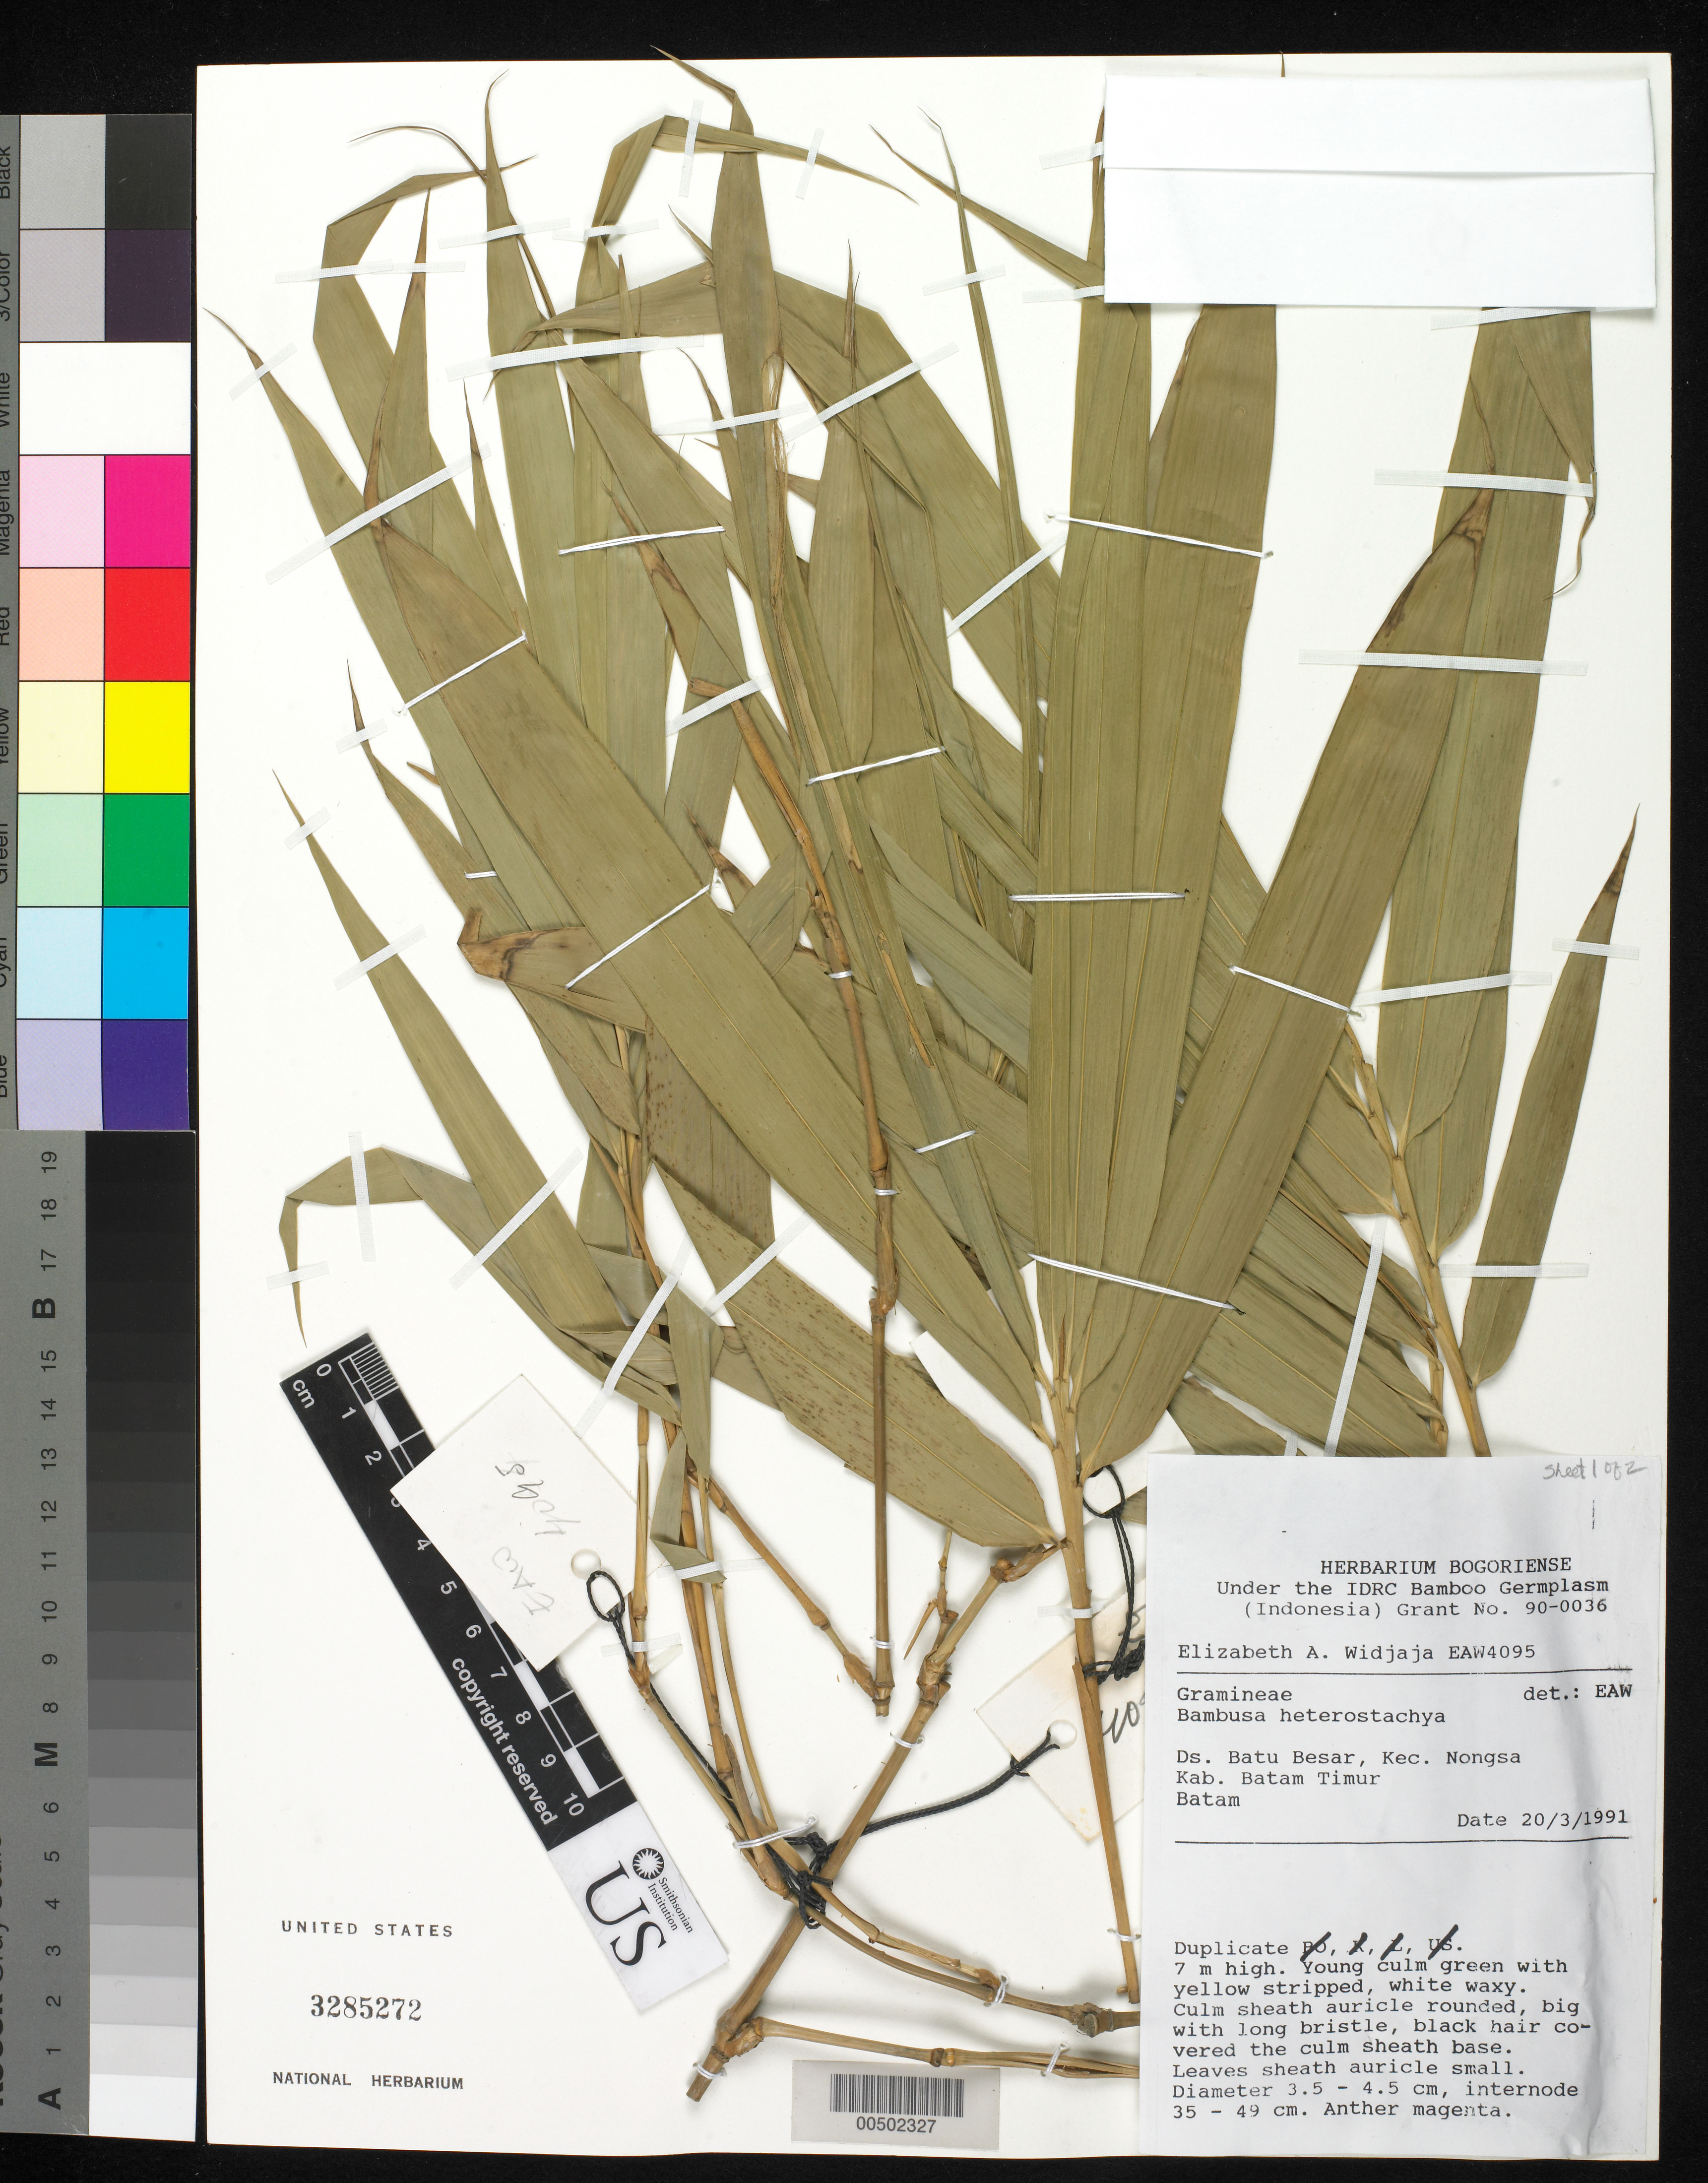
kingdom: Plantae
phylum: Tracheophyta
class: Liliopsida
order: Poales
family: Poaceae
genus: Bambusa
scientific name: Bambusa heterostachya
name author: (Munro) Holttum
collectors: E. A. Widjaja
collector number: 4095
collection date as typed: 20 Mar 1993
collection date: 1993-03-20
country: Indonesia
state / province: Sumatra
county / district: Riau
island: Batam Island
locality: Ds. Batu Besar, Kec. Nongsa, Kab. Batam Timur [Riau Is.]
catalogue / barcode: US 3285272